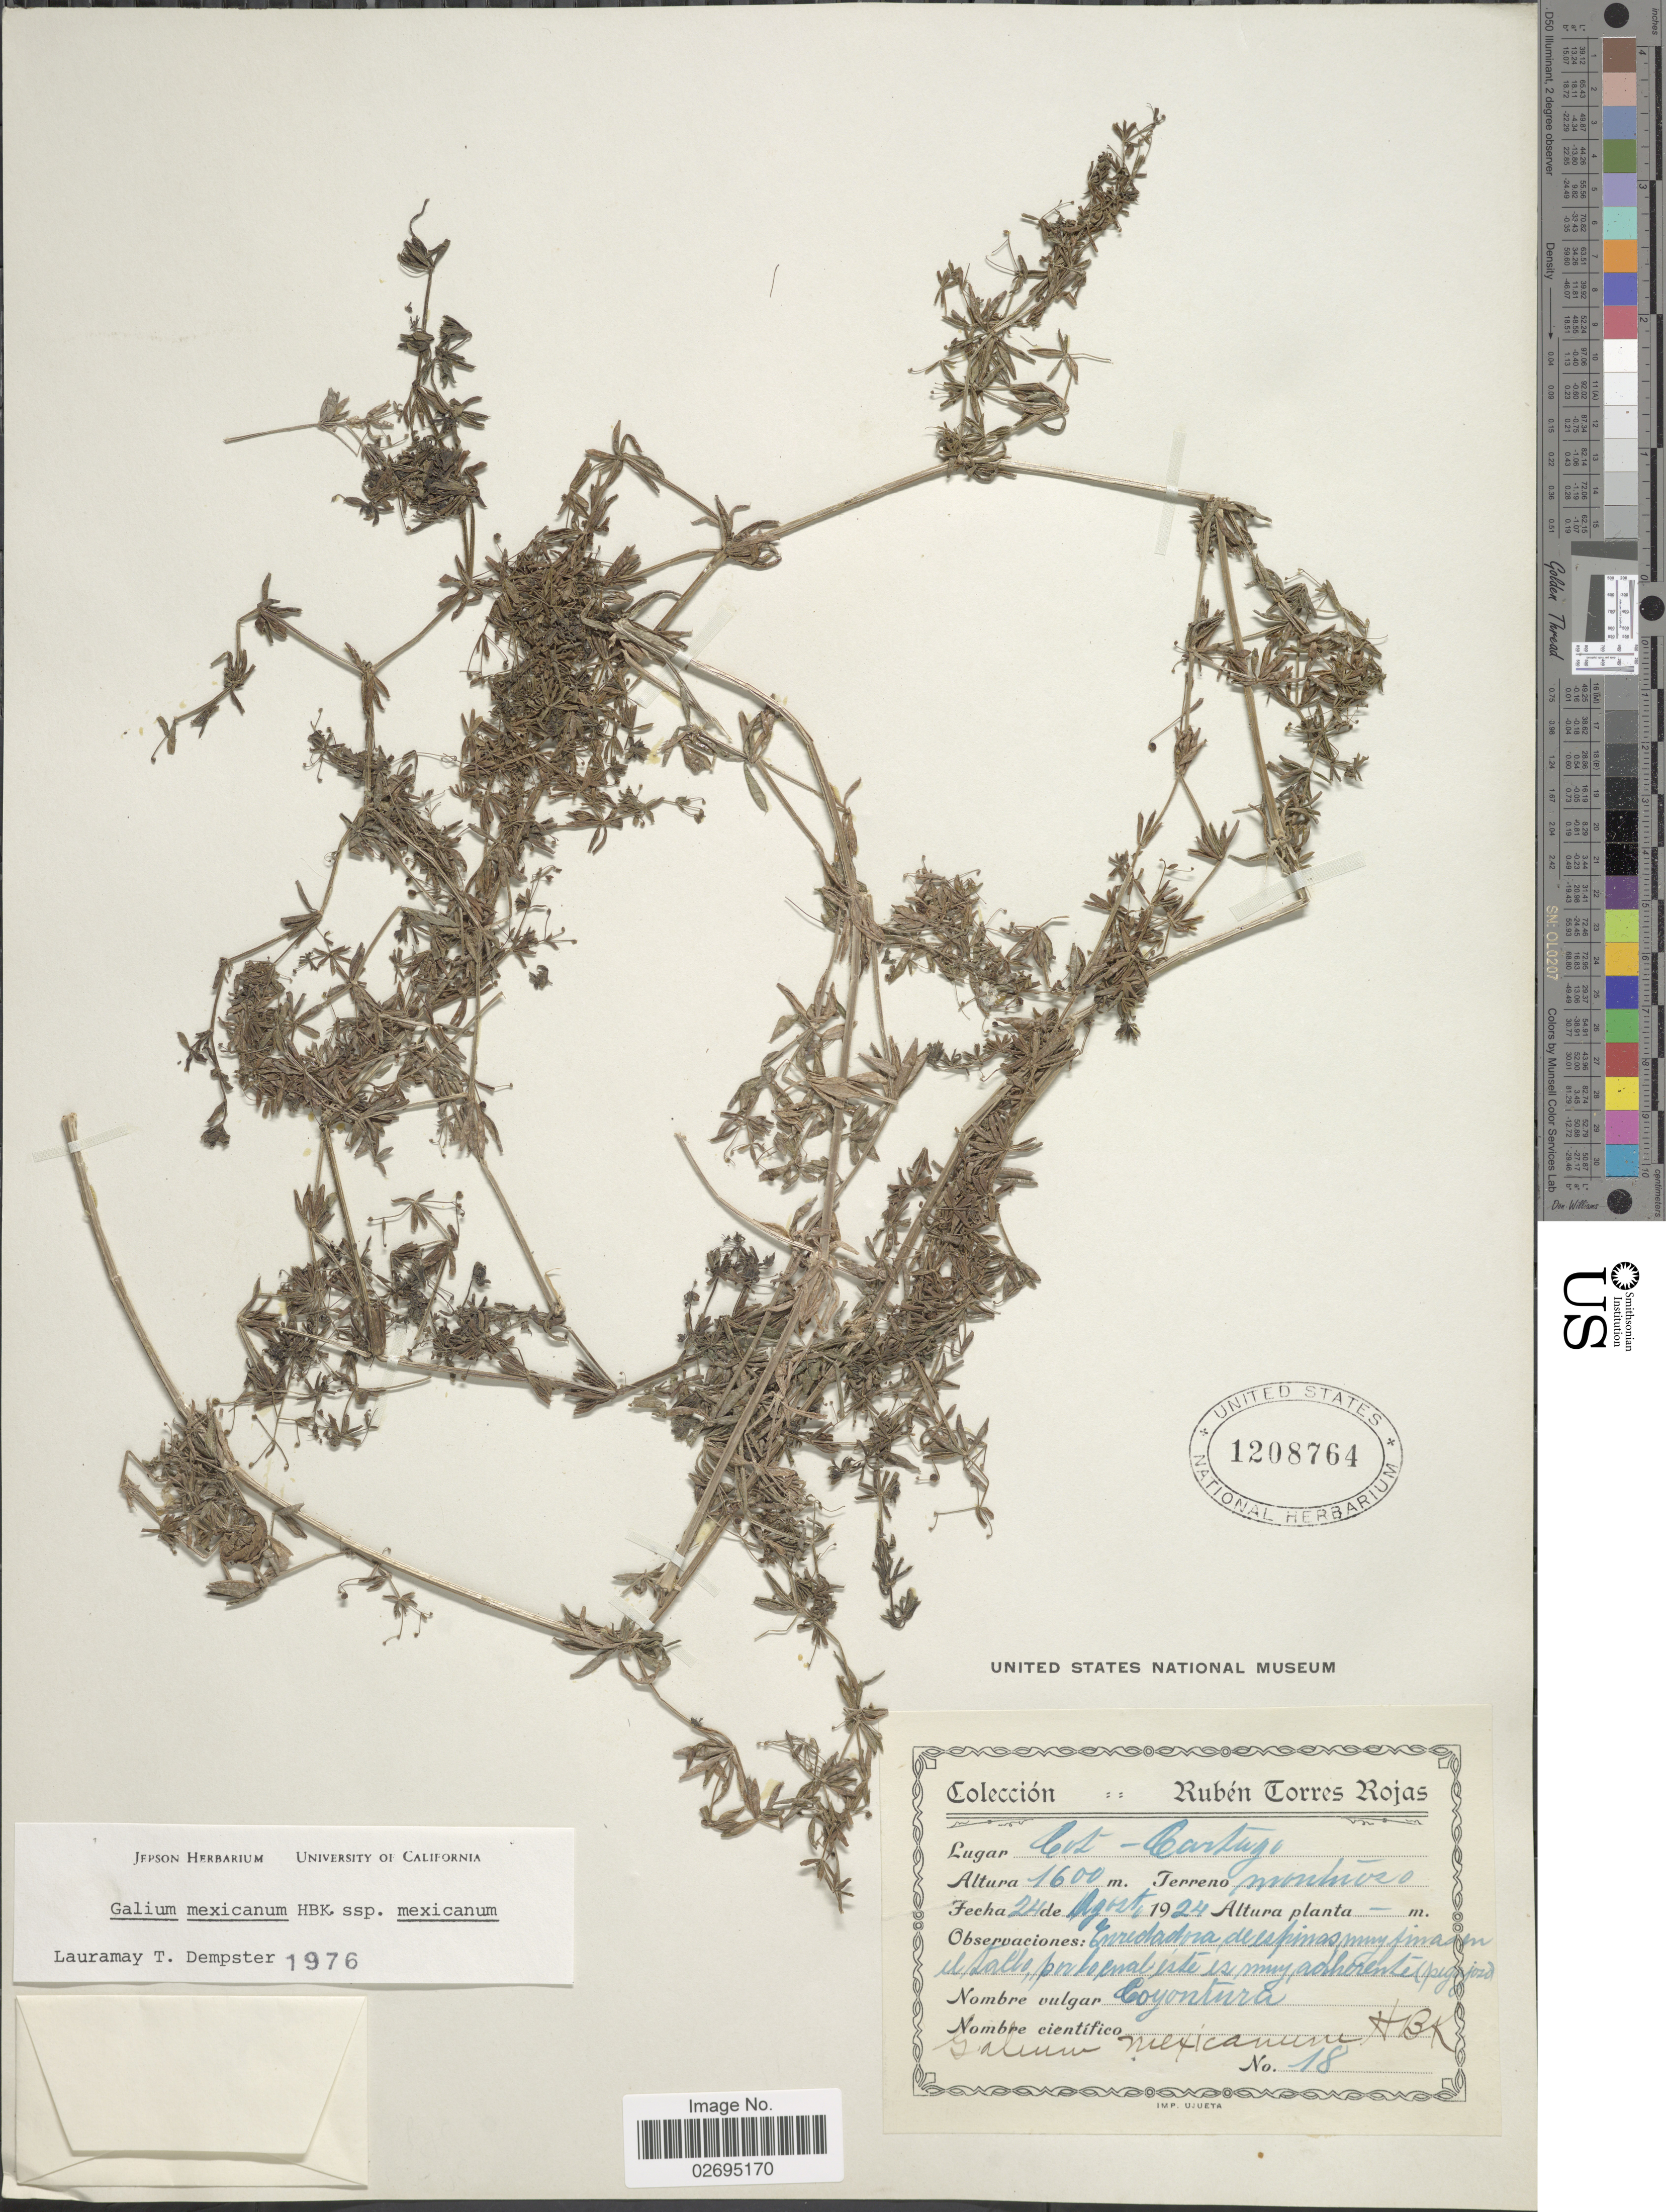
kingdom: Plantae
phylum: Tracheophyta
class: Magnoliopsida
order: Gentianales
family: Rubiaceae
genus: Galium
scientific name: Galium mexicanum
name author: Kunth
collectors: R. Torres Rojas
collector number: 18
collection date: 1924-08-24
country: Costa Rica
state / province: Cartago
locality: Est. Cartago, Terreno montuoso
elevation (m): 1600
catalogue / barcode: US 1208764